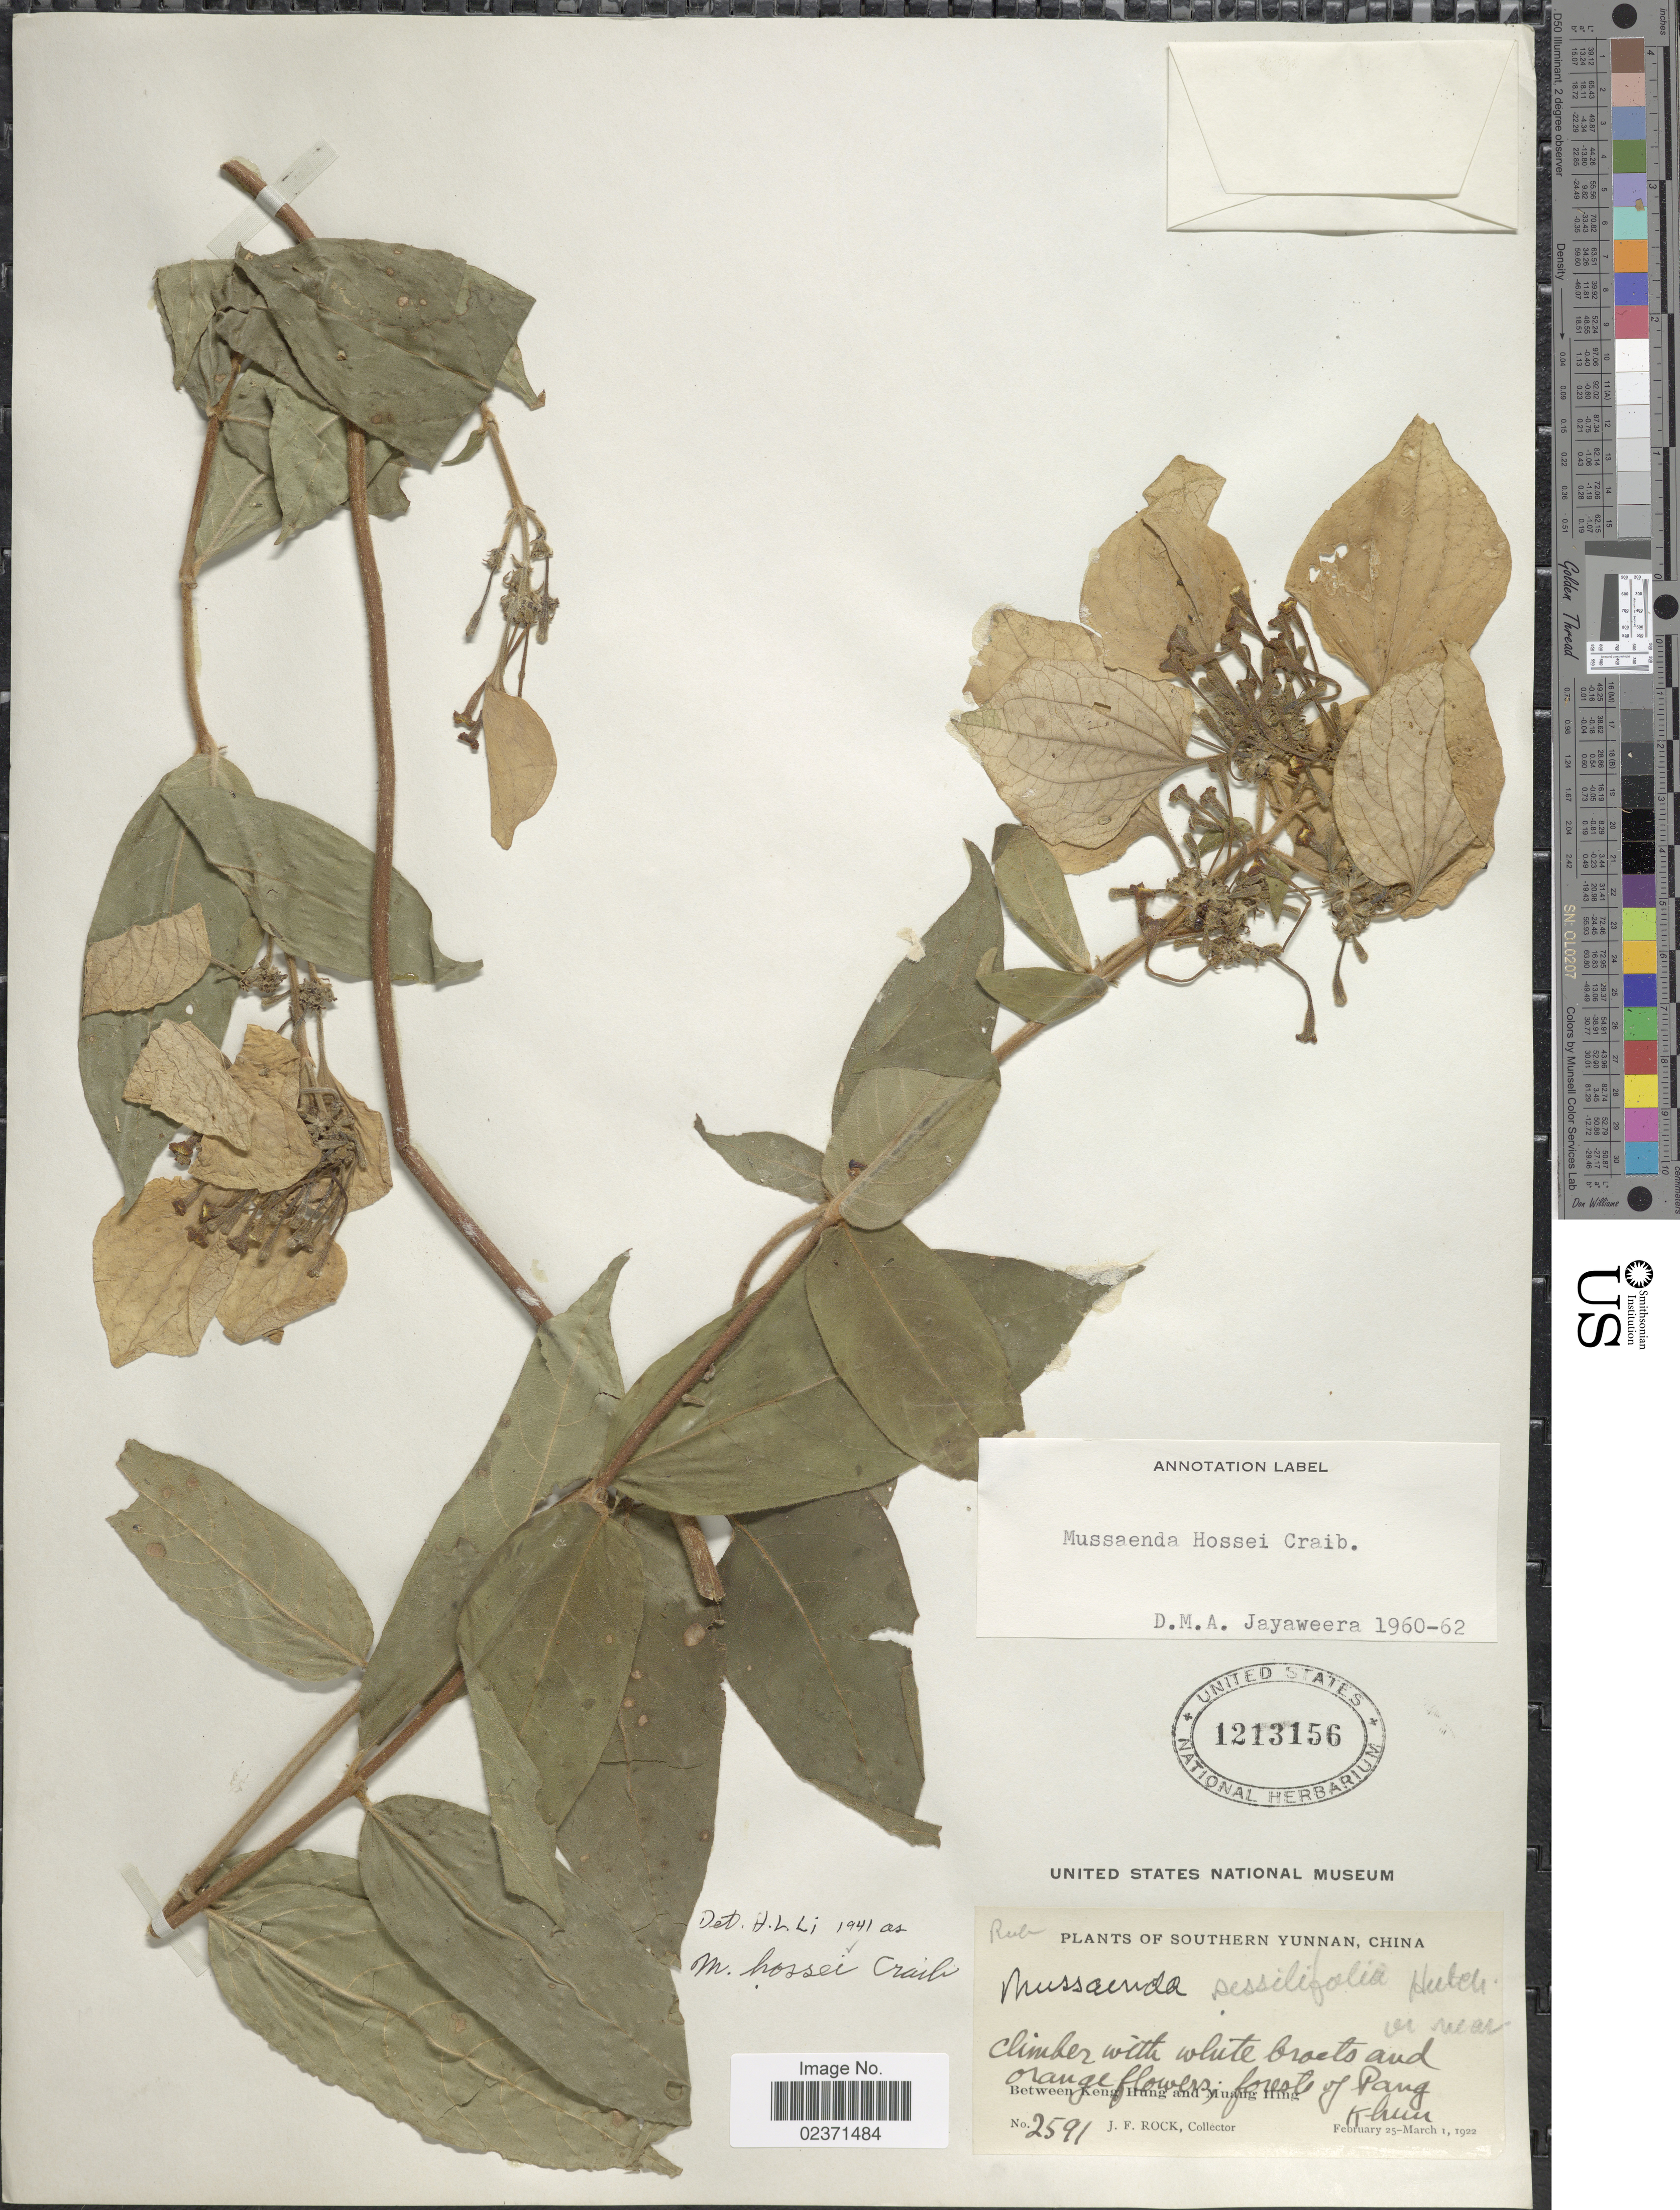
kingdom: Plantae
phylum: Tracheophyta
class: Magnoliopsida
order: Gentianales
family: Rubiaceae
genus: Mussaenda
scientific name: Mussaenda hossei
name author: Craib ex Hosseus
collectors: J. Rock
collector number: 2591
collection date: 1922-02-25/1922-03-01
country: China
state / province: Yunnan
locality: Southern Yunnan. Between Keng Hung and Muang Hing. Pang Khun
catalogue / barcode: US 1213156